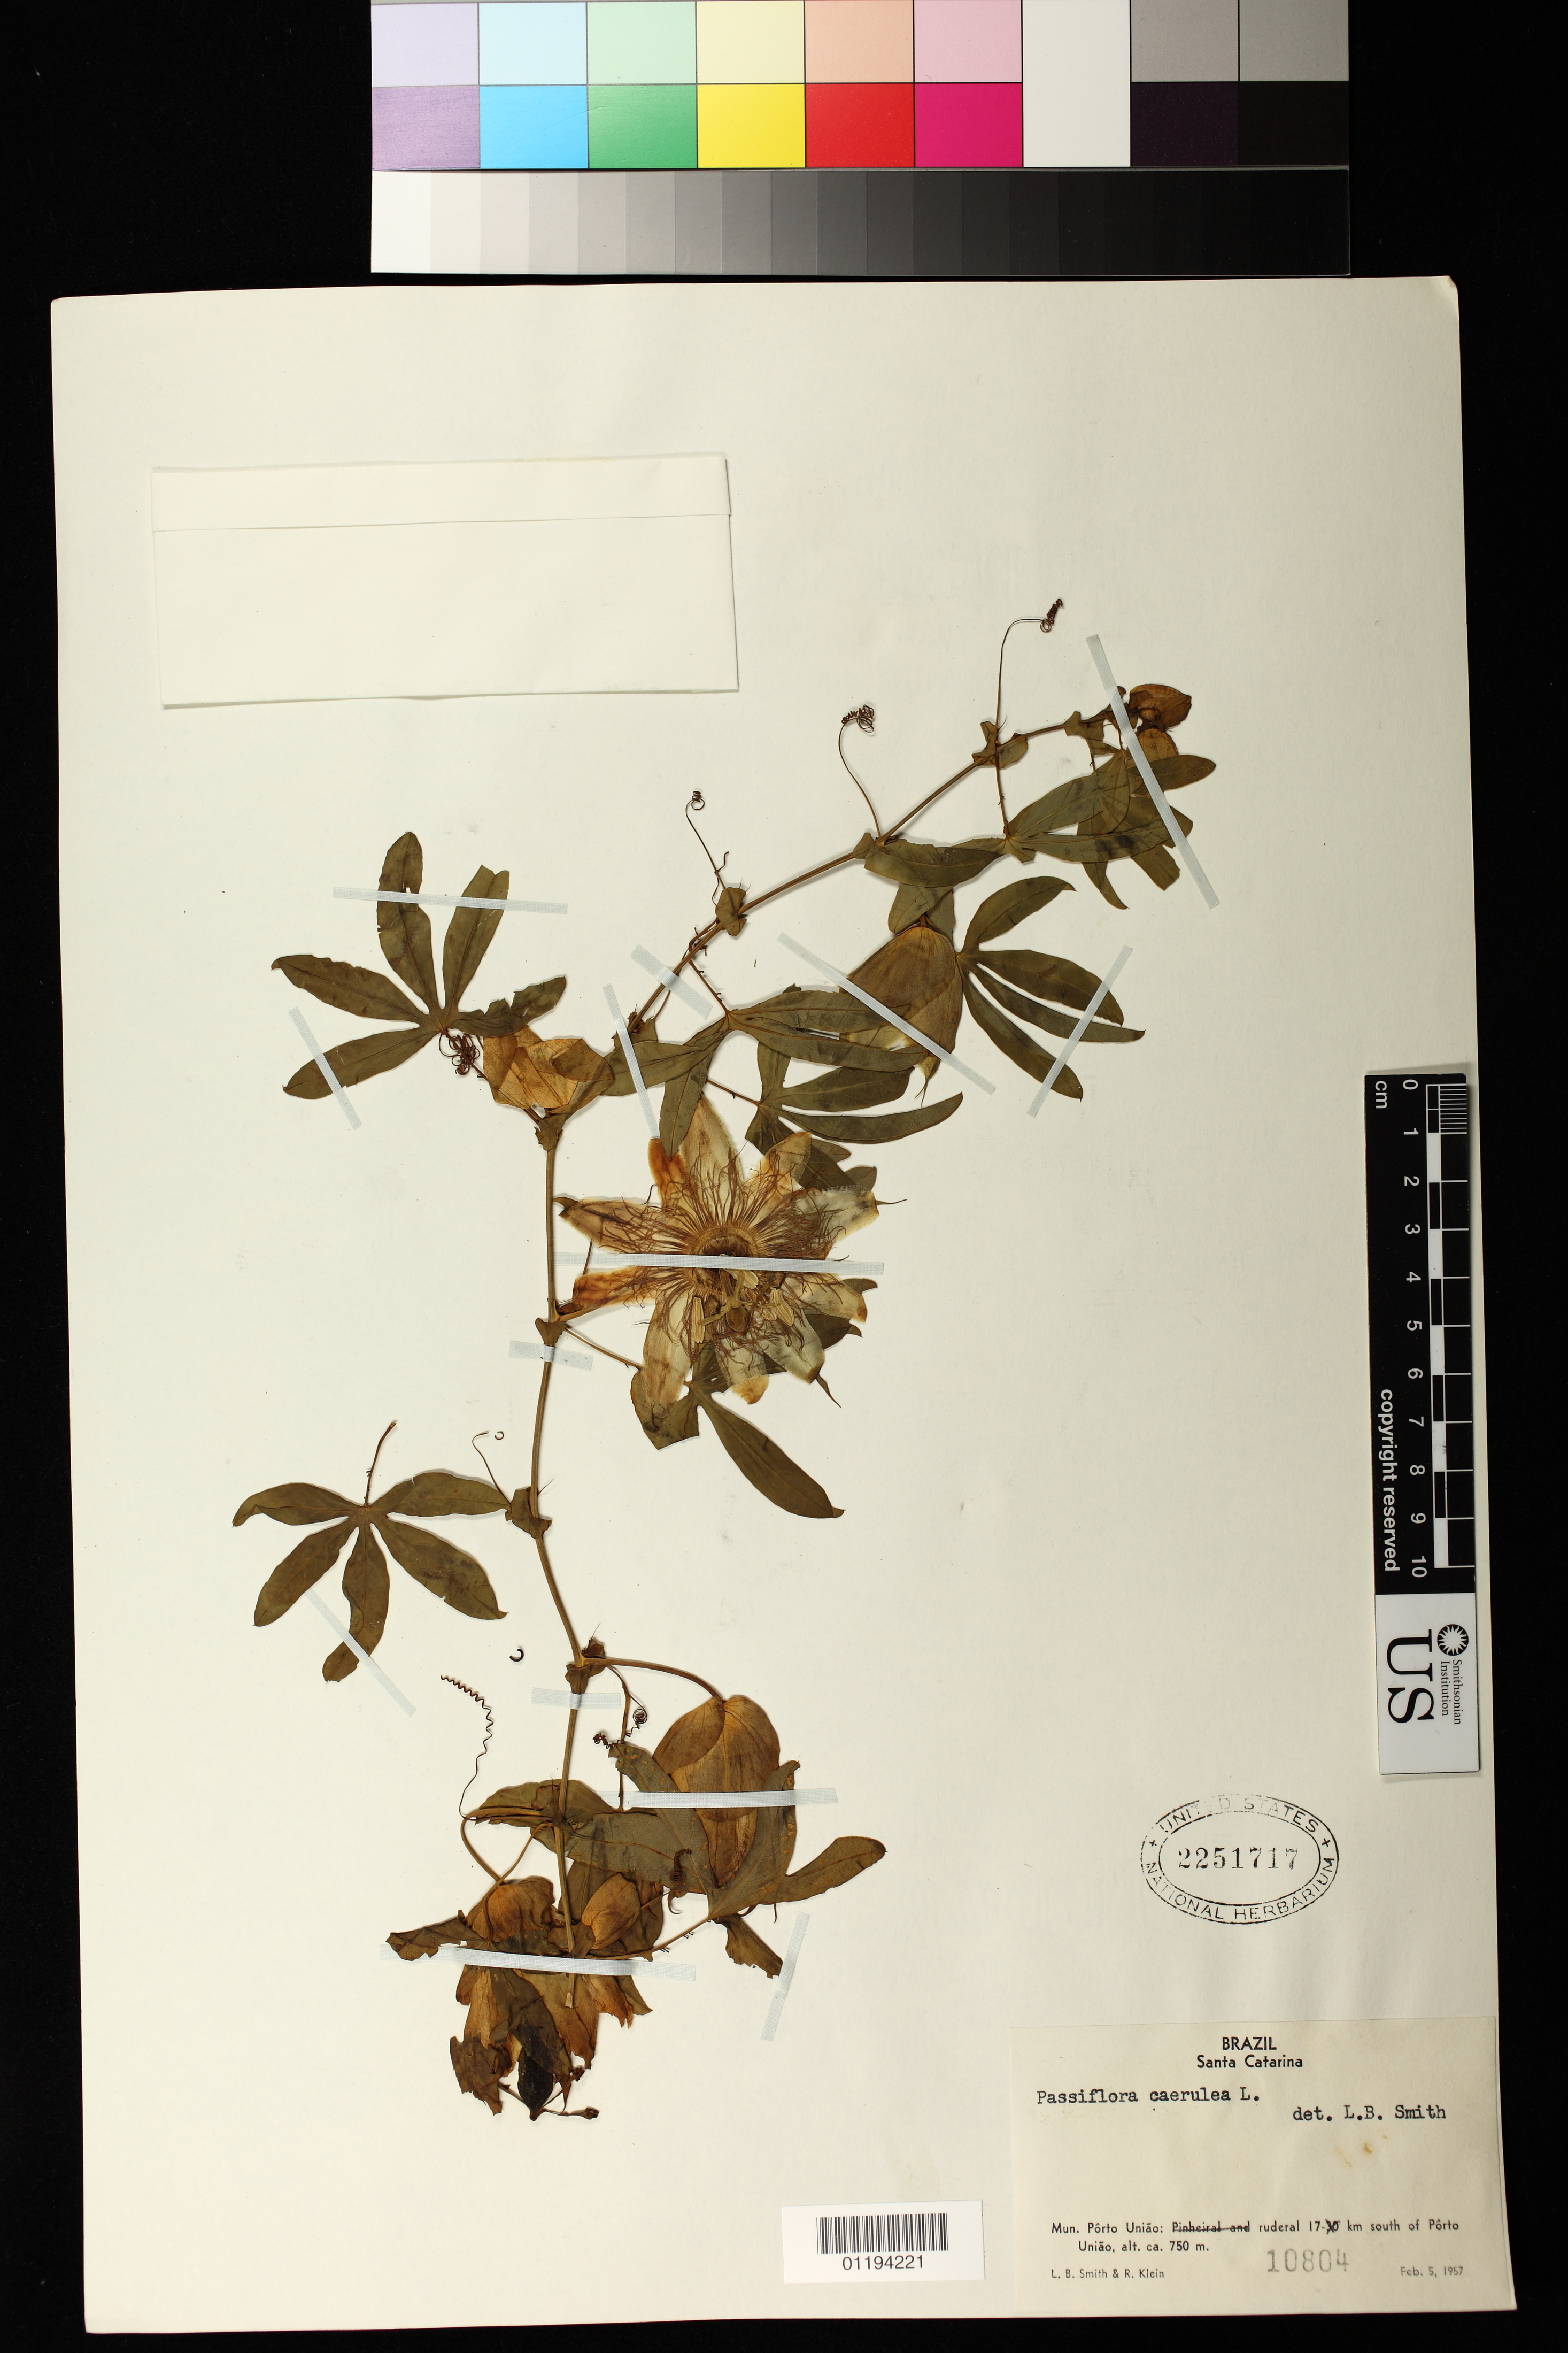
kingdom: Plantae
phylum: Tracheophyta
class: Magnoliopsida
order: Malpighiales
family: Passifloraceae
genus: Passiflora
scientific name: Passiflora caerulea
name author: L.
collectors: L. Smith & R. M. Klein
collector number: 10804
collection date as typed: Feb 5 1957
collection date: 1957-02-05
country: Brazil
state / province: Santa Catarina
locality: Mun. Porto Uniao: ruderal 17 km south of Porto Uniao.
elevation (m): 750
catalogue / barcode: US 2251717